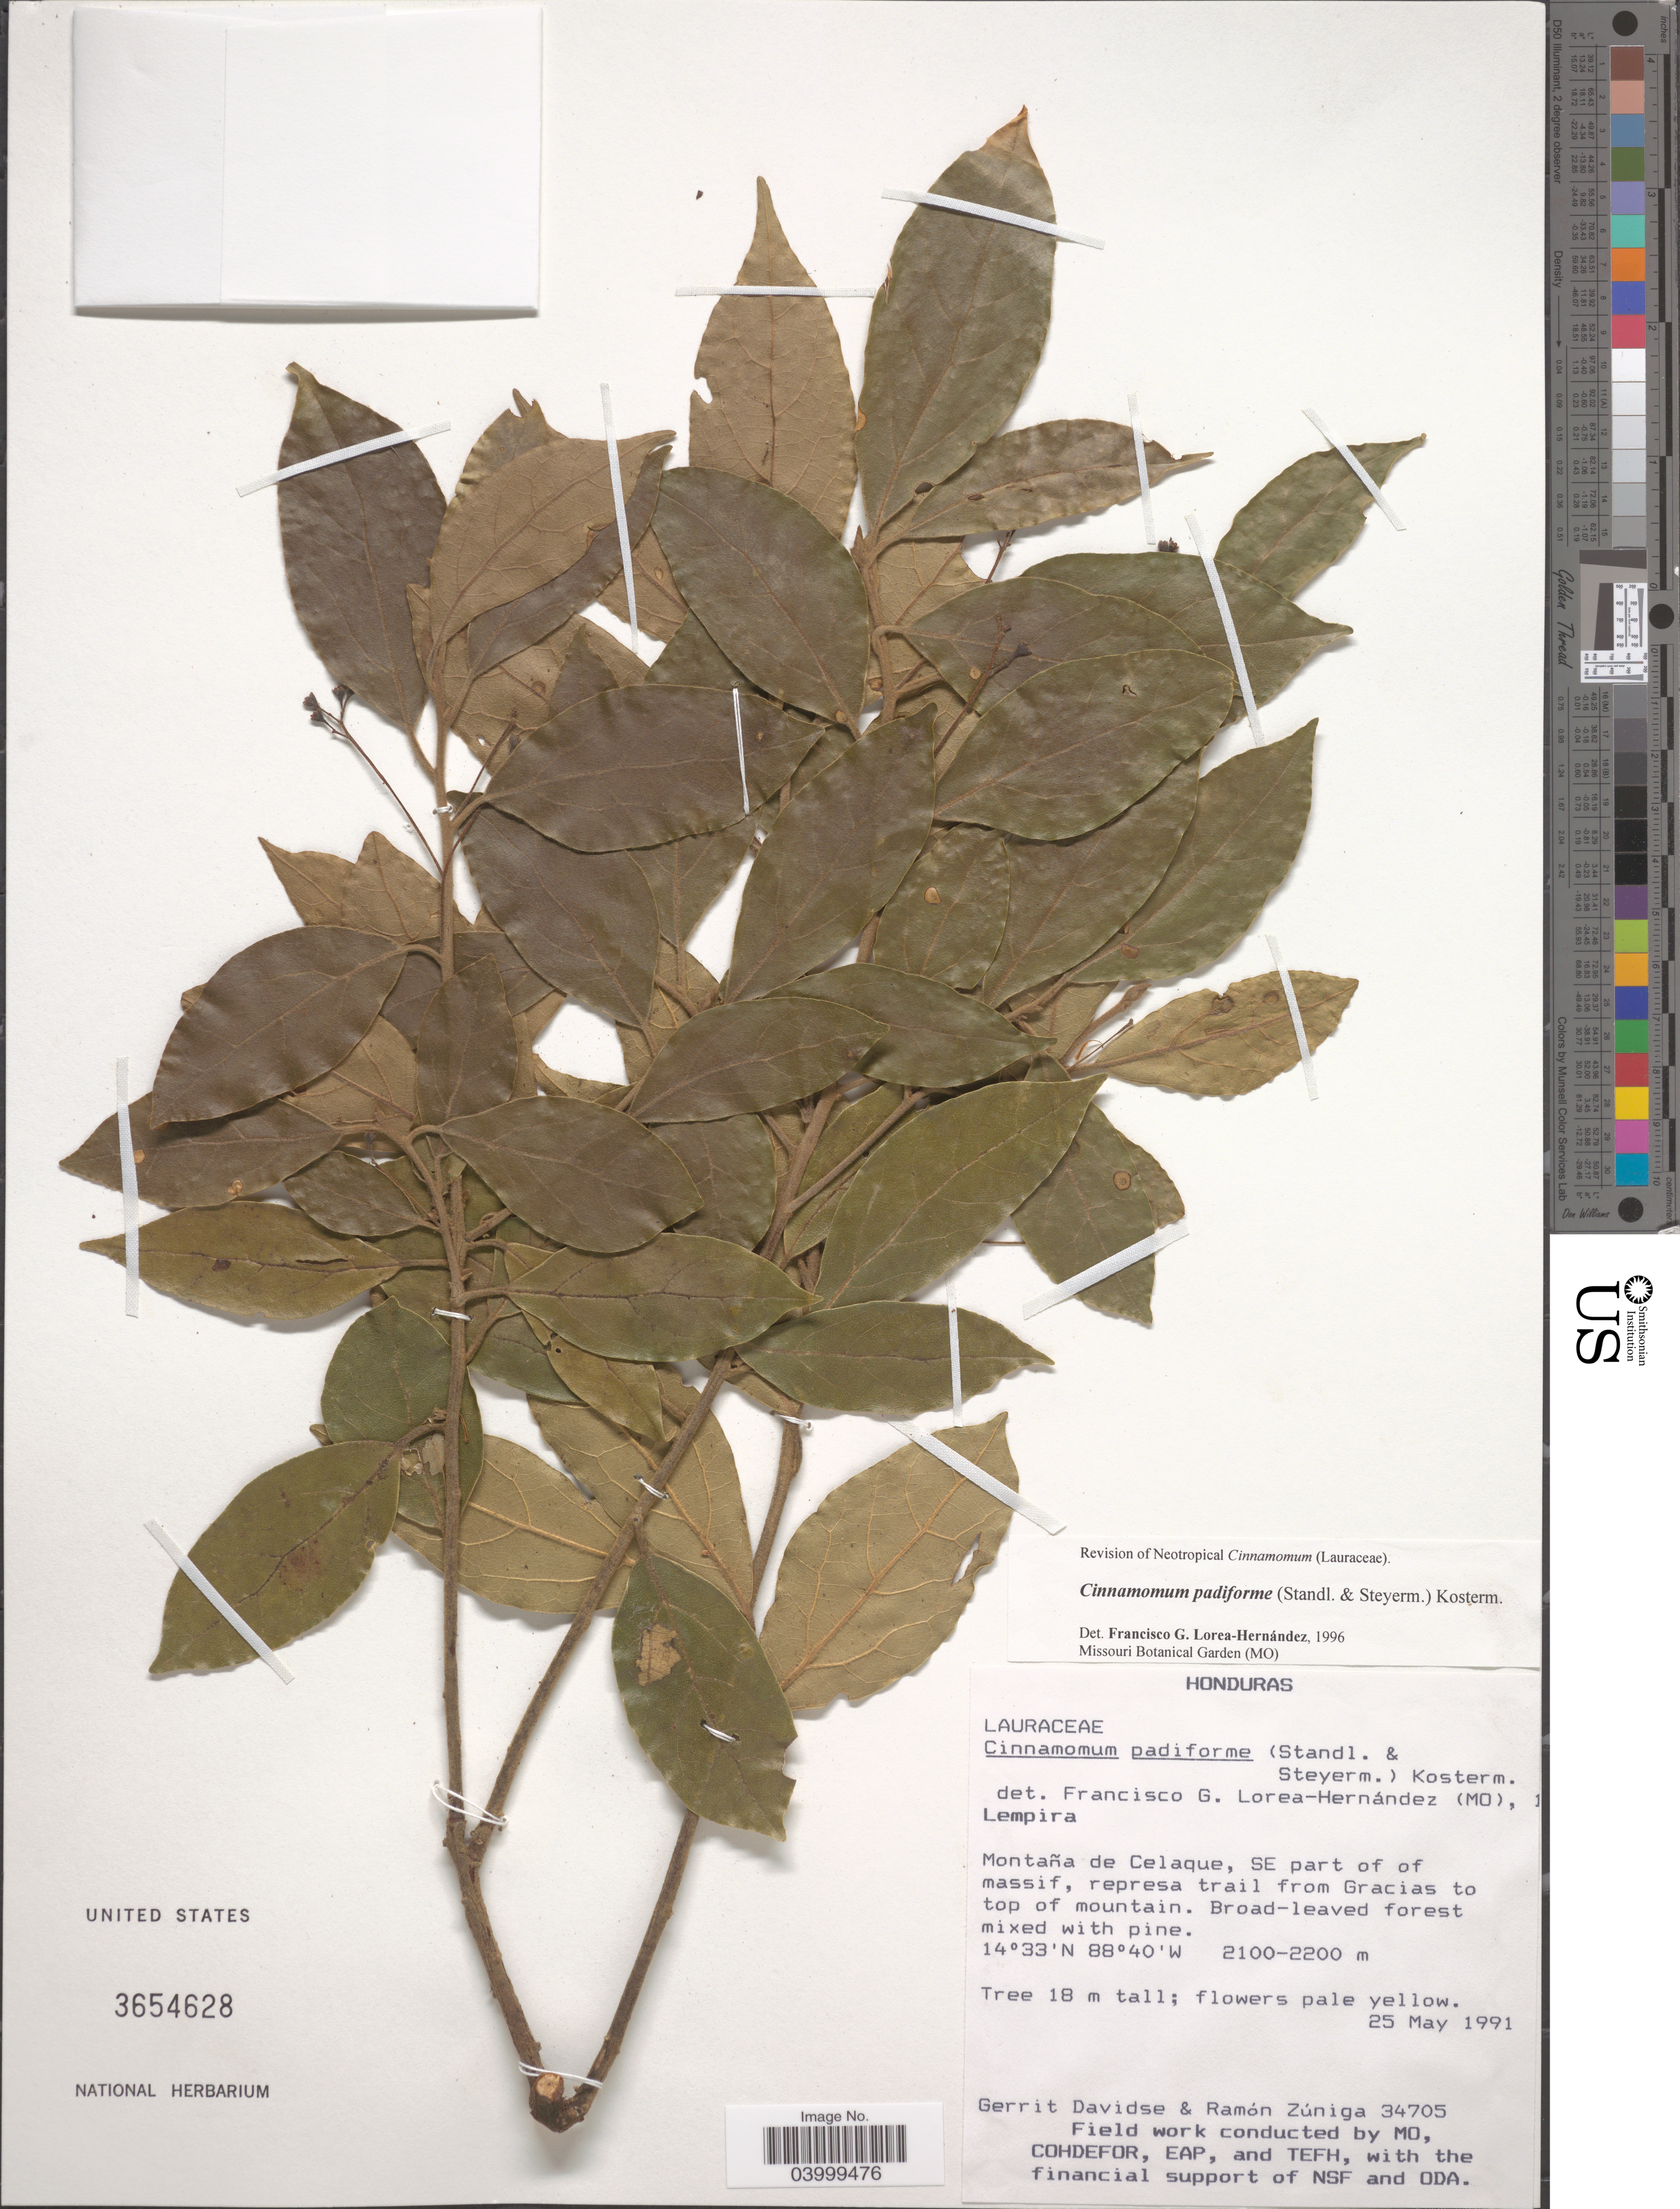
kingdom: Plantae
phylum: Tracheophyta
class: Magnoliopsida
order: Laurales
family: Lauraceae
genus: Cinnamomum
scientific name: Cinnamomum padiforme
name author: Standl. & Steyerm.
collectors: G. Davidse & R. Zuniga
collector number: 34705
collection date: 1991-05-25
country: Honduras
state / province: Lempira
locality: Montaña de Celaque, SE part of of massif, represa trail from Gracias to top of mountain.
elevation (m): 2100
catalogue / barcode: US 3654628